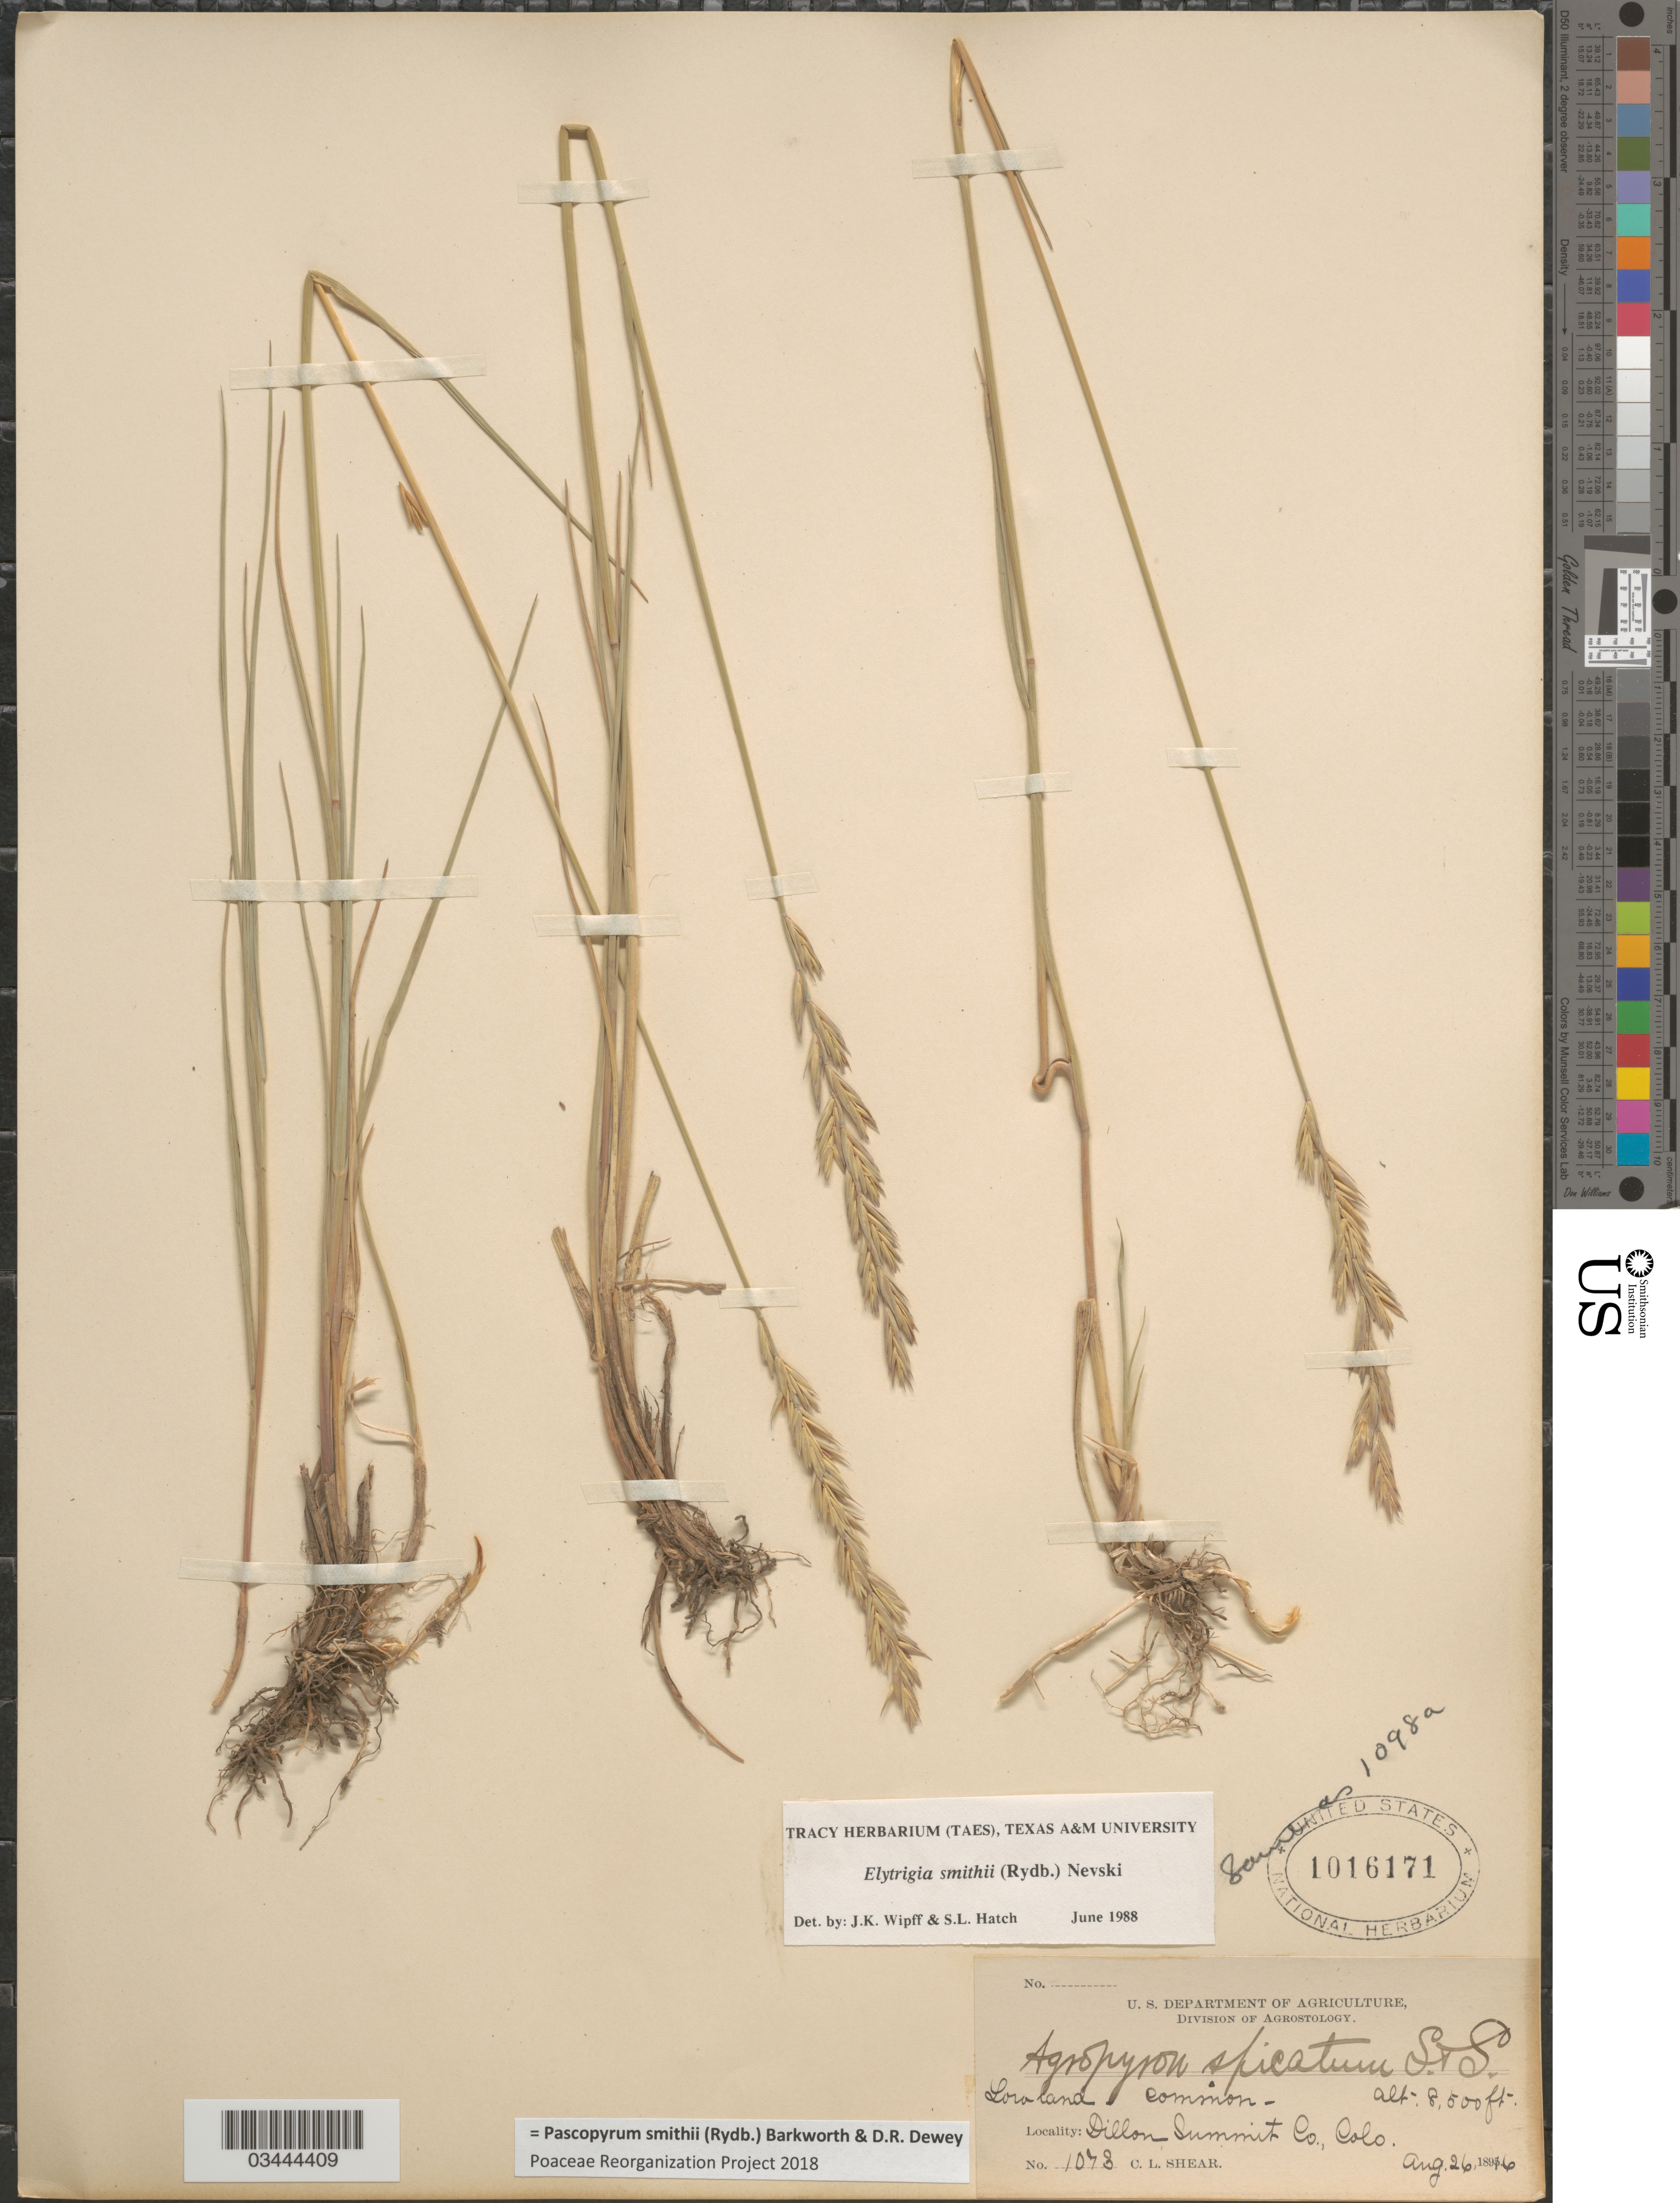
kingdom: Plantae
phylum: Tracheophyta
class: Liliopsida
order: Poales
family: Poaceae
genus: Pascopyrum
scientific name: Pascopyrum smithii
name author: (Rydb.) Barkworth & Dewey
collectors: C. L. Shear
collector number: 1073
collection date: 1896-08-26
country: United States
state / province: Colorado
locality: Dillon, Summit Co.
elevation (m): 2591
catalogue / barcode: US 1016171